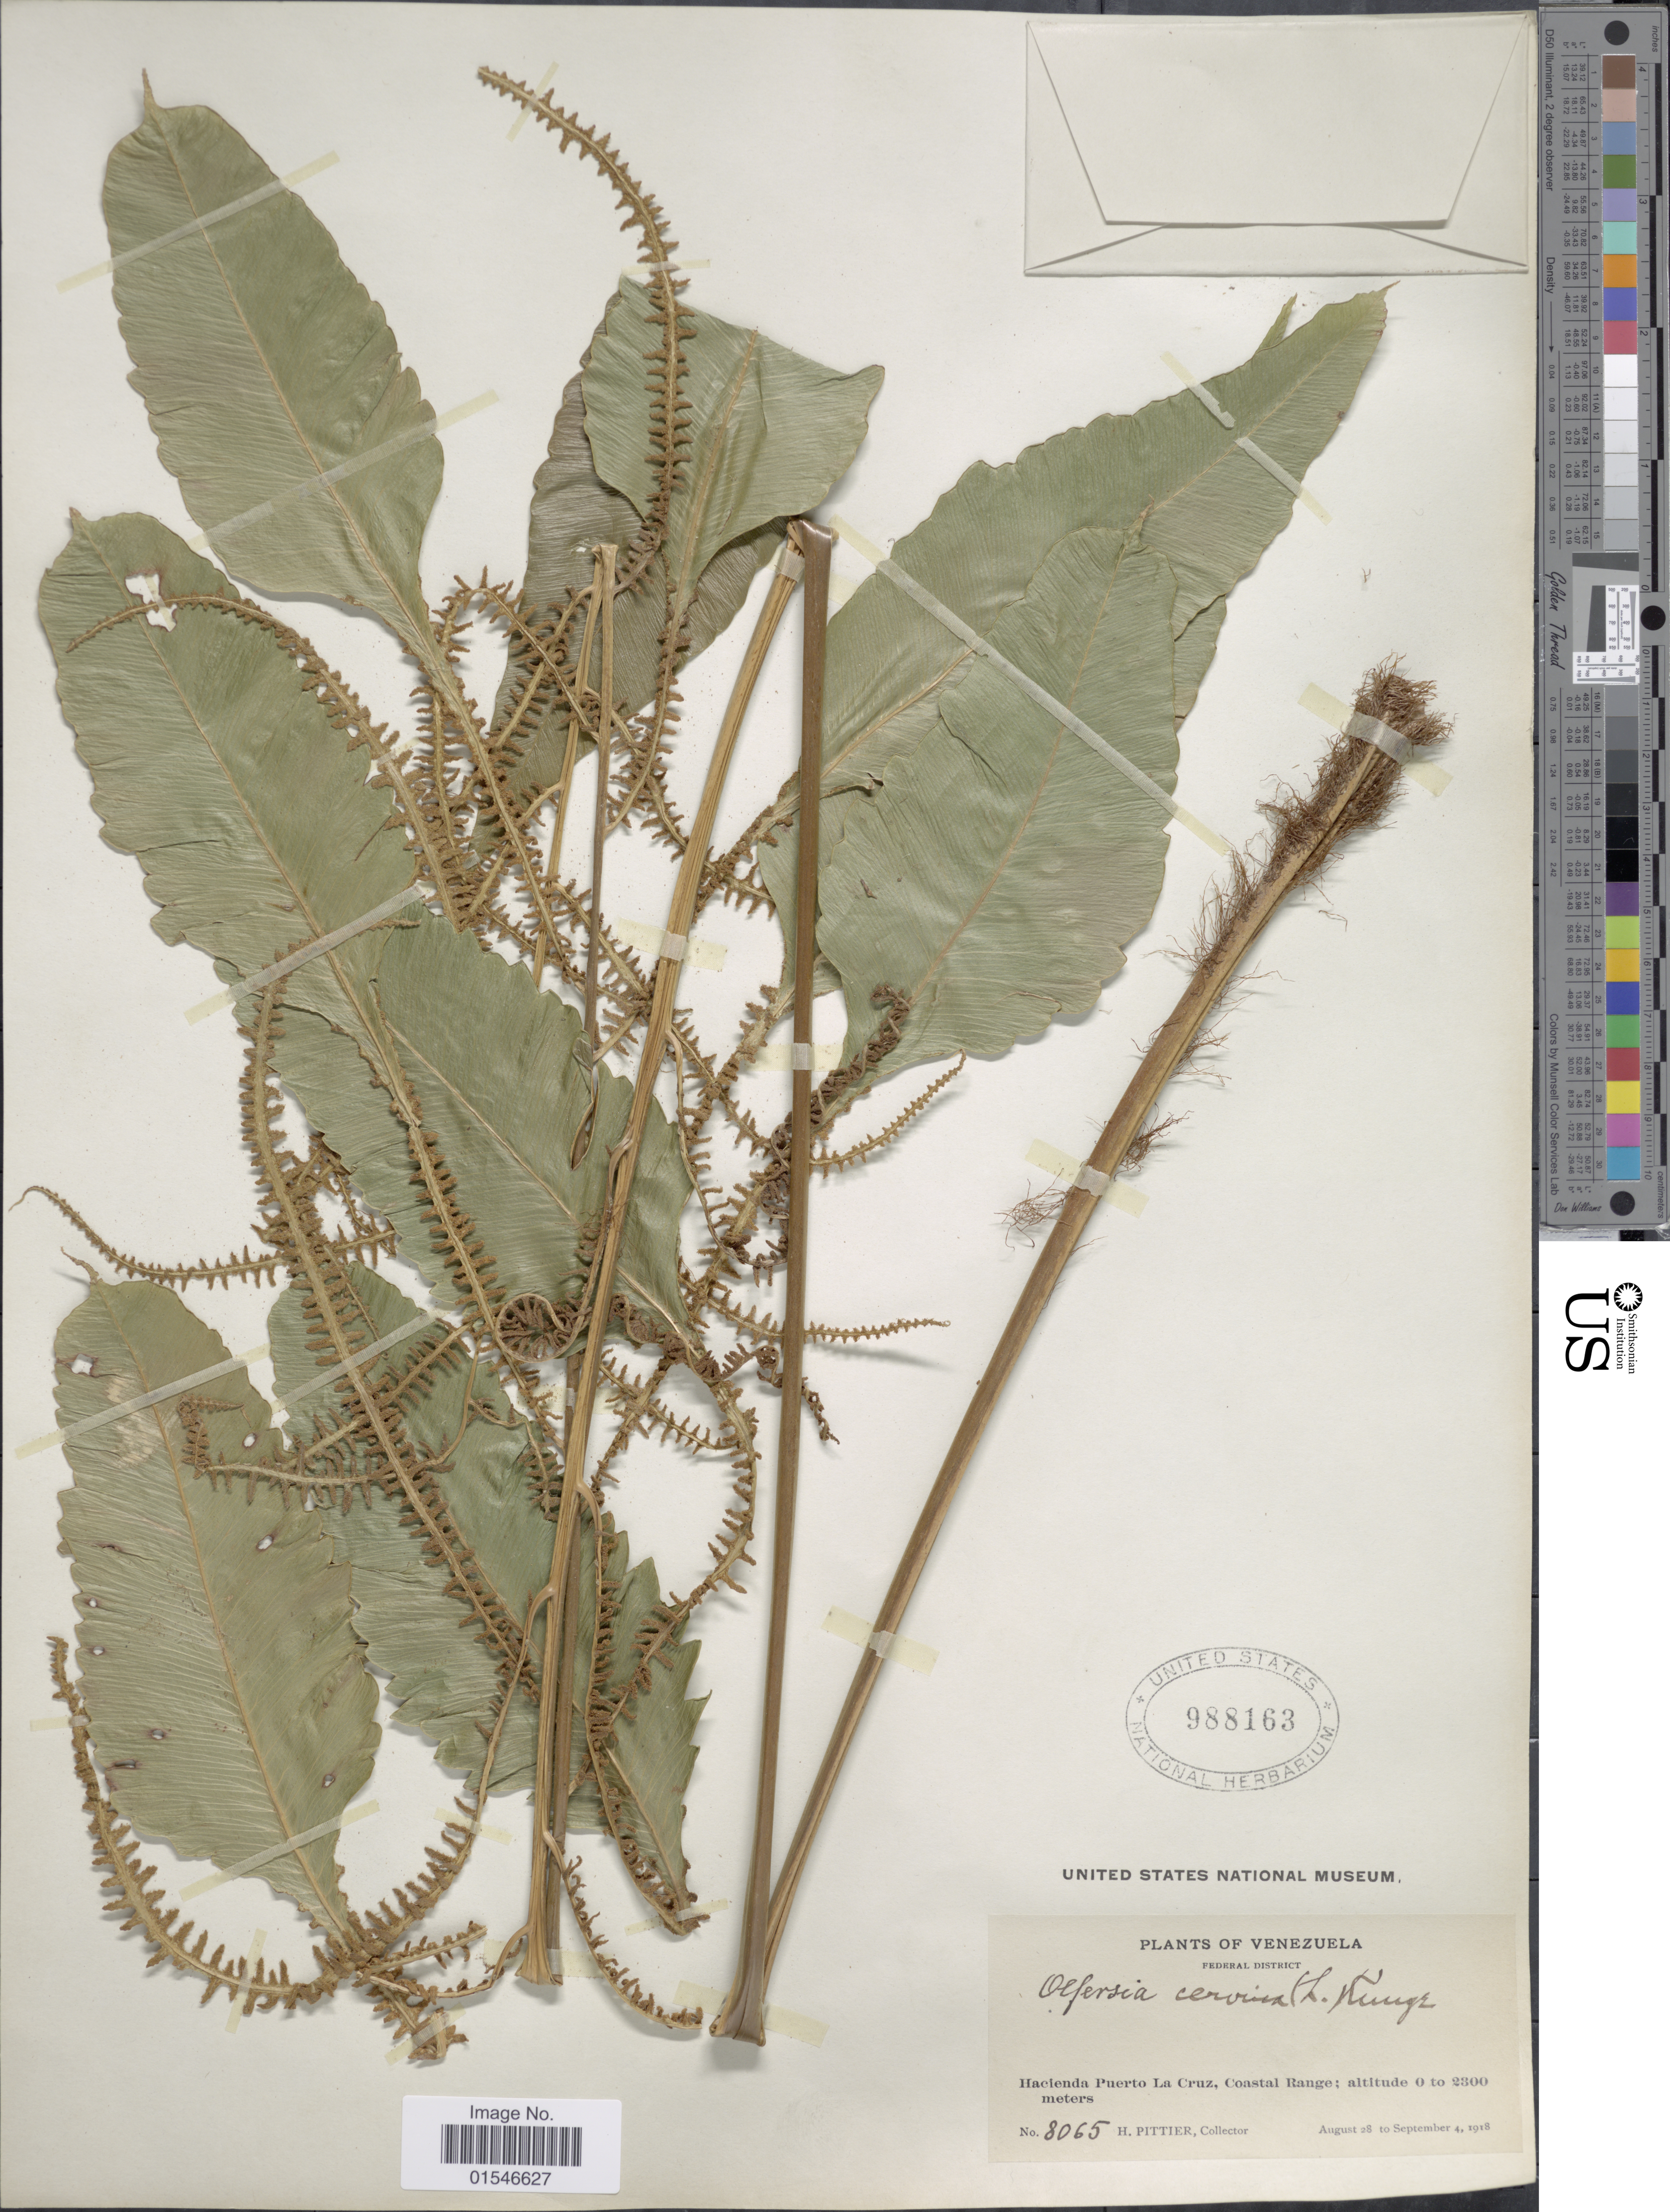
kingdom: Plantae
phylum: Tracheophyta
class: Polypodiopsida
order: Polypodiales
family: Dryopteridaceae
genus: Olfersia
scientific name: Olfersia cervina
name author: (L.) Kunze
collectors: H. F. Pittier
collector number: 8065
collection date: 1918-08-28/1918-09-04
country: Venezuela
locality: Federal District. Hacienda Puerto La Cruz, Coastal Range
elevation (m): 0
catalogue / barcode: US 988163